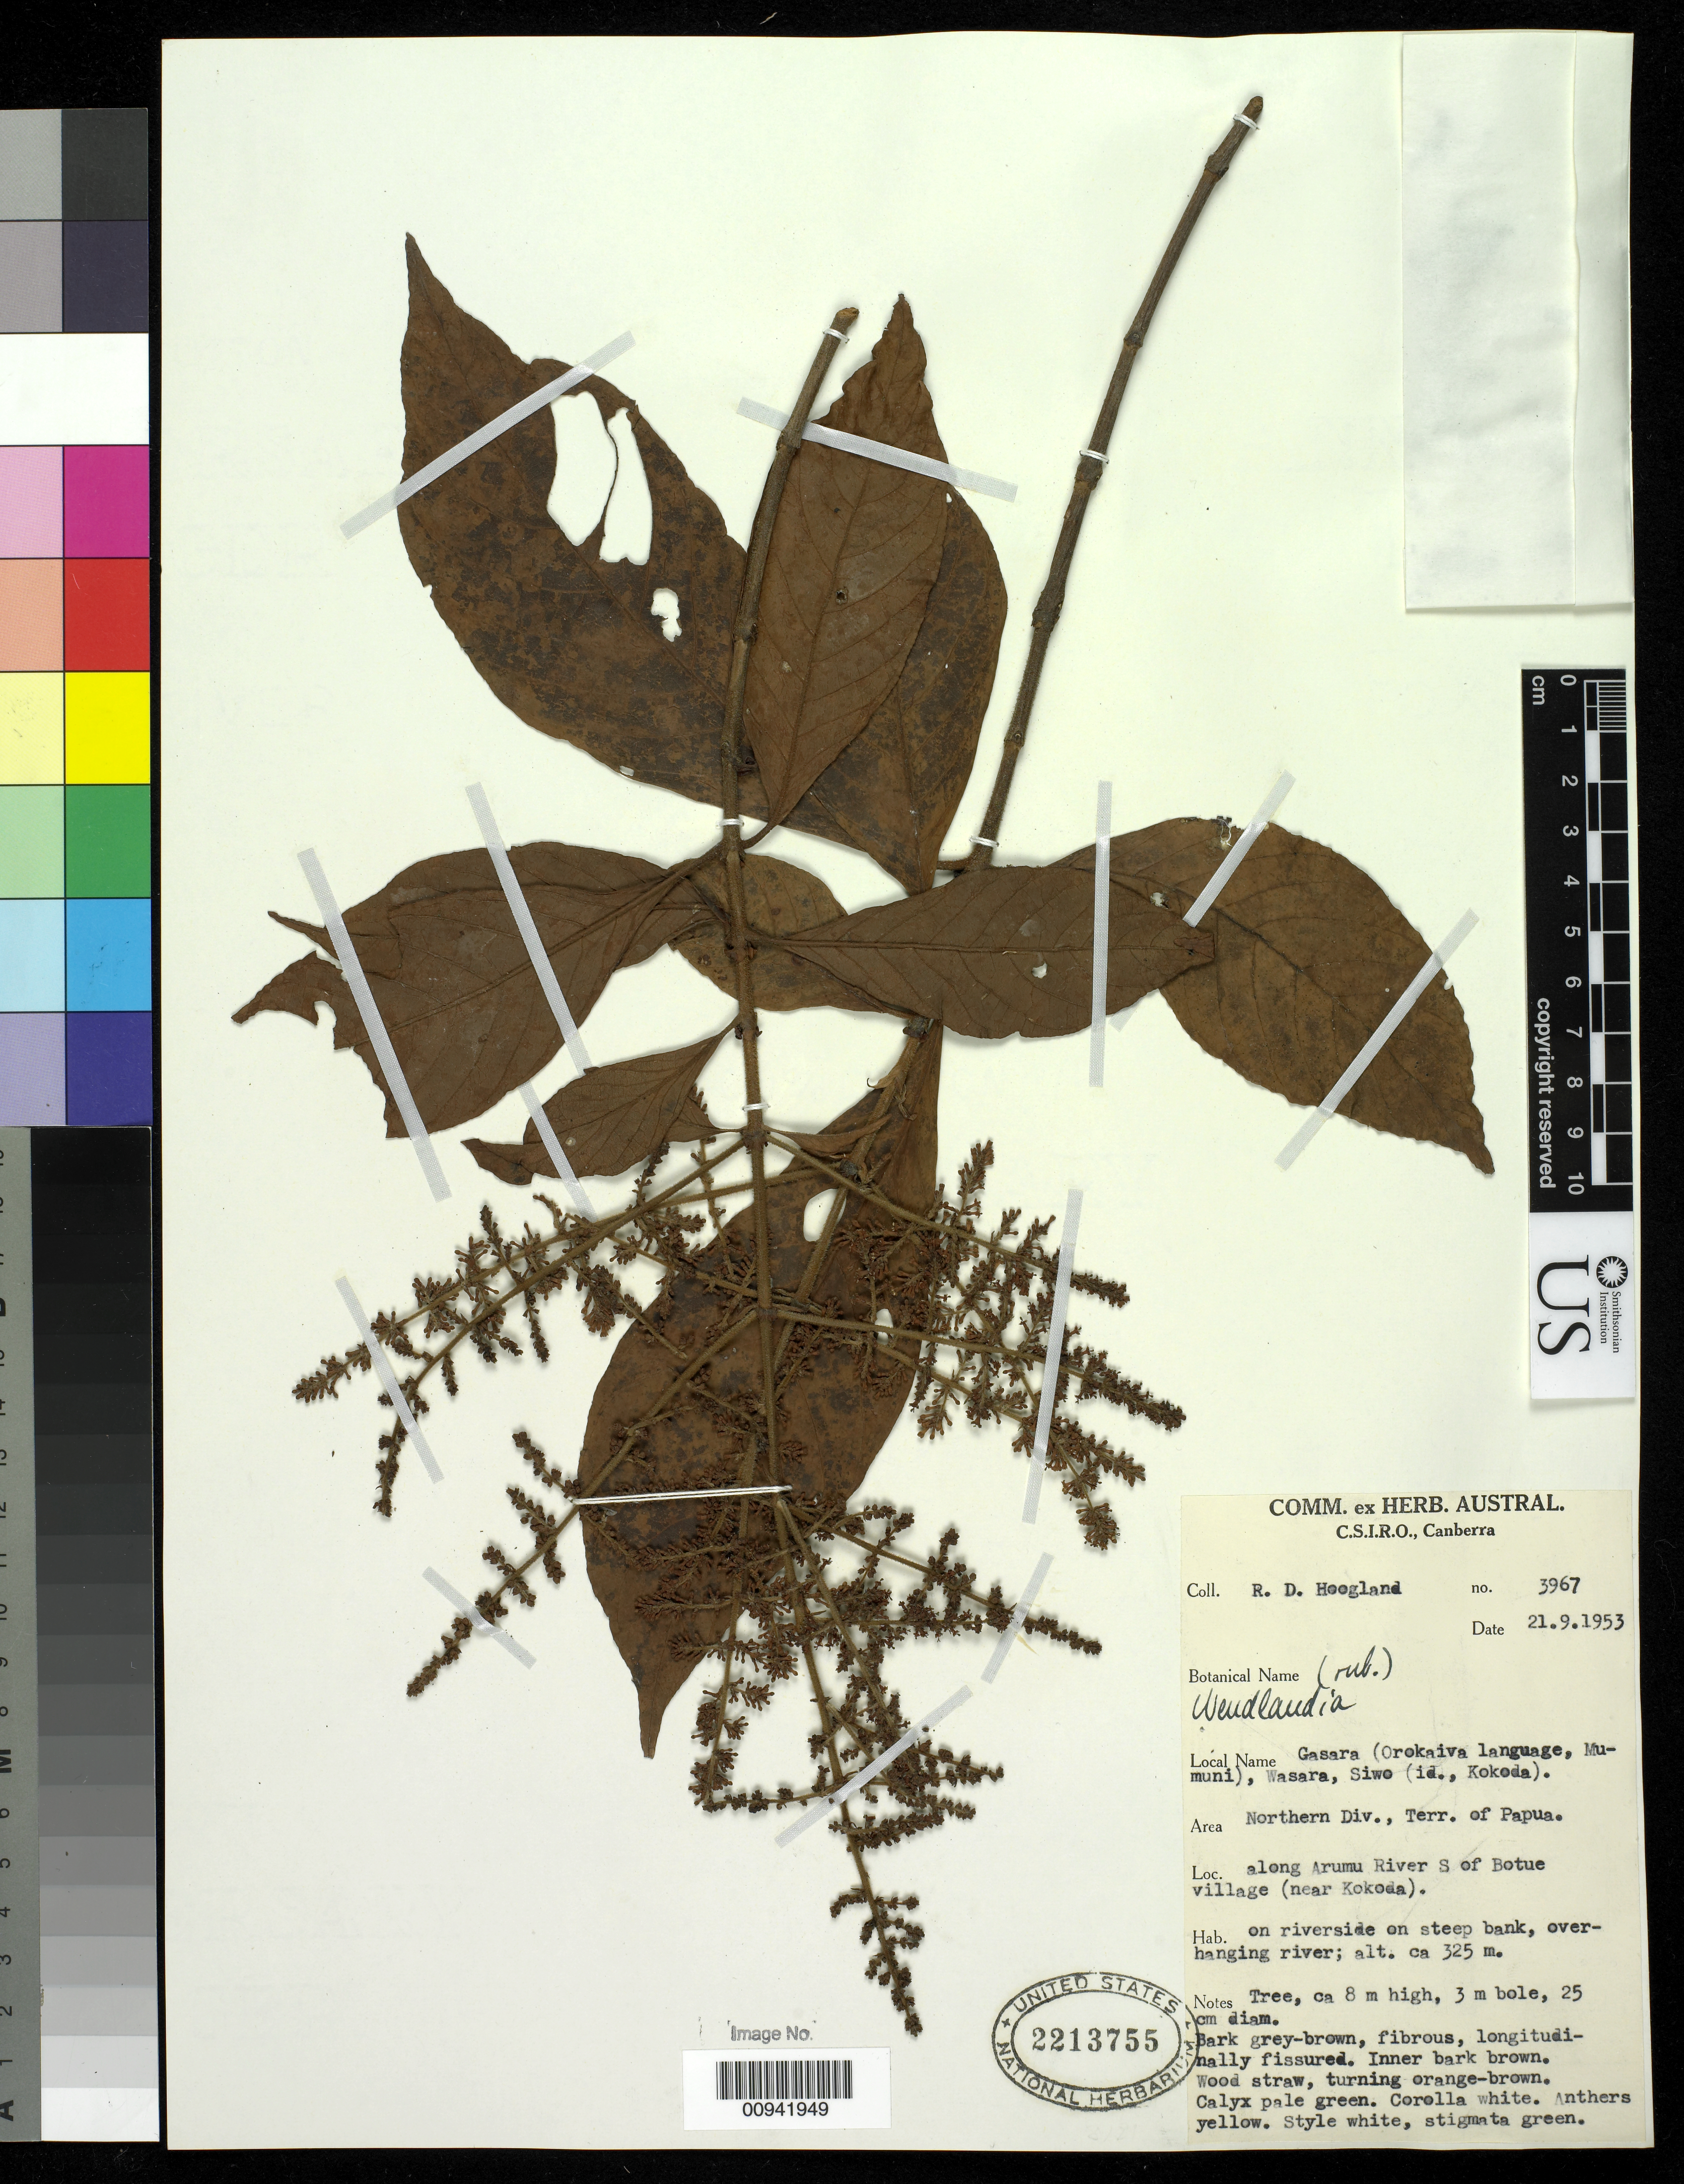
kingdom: Plantae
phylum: Tracheophyta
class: Magnoliopsida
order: Gentianales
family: Rubiaceae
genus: Wendlandia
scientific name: Wendlandia sp.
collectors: R. D. Hoogland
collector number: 3967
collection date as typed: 21 Sep 1953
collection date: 1953-09-21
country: Papua New Guinea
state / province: Northern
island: New Guinea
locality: Terr. of Papua. Along Arumu River S of Botue village [near Kokoda].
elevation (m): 325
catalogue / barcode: US 2213755